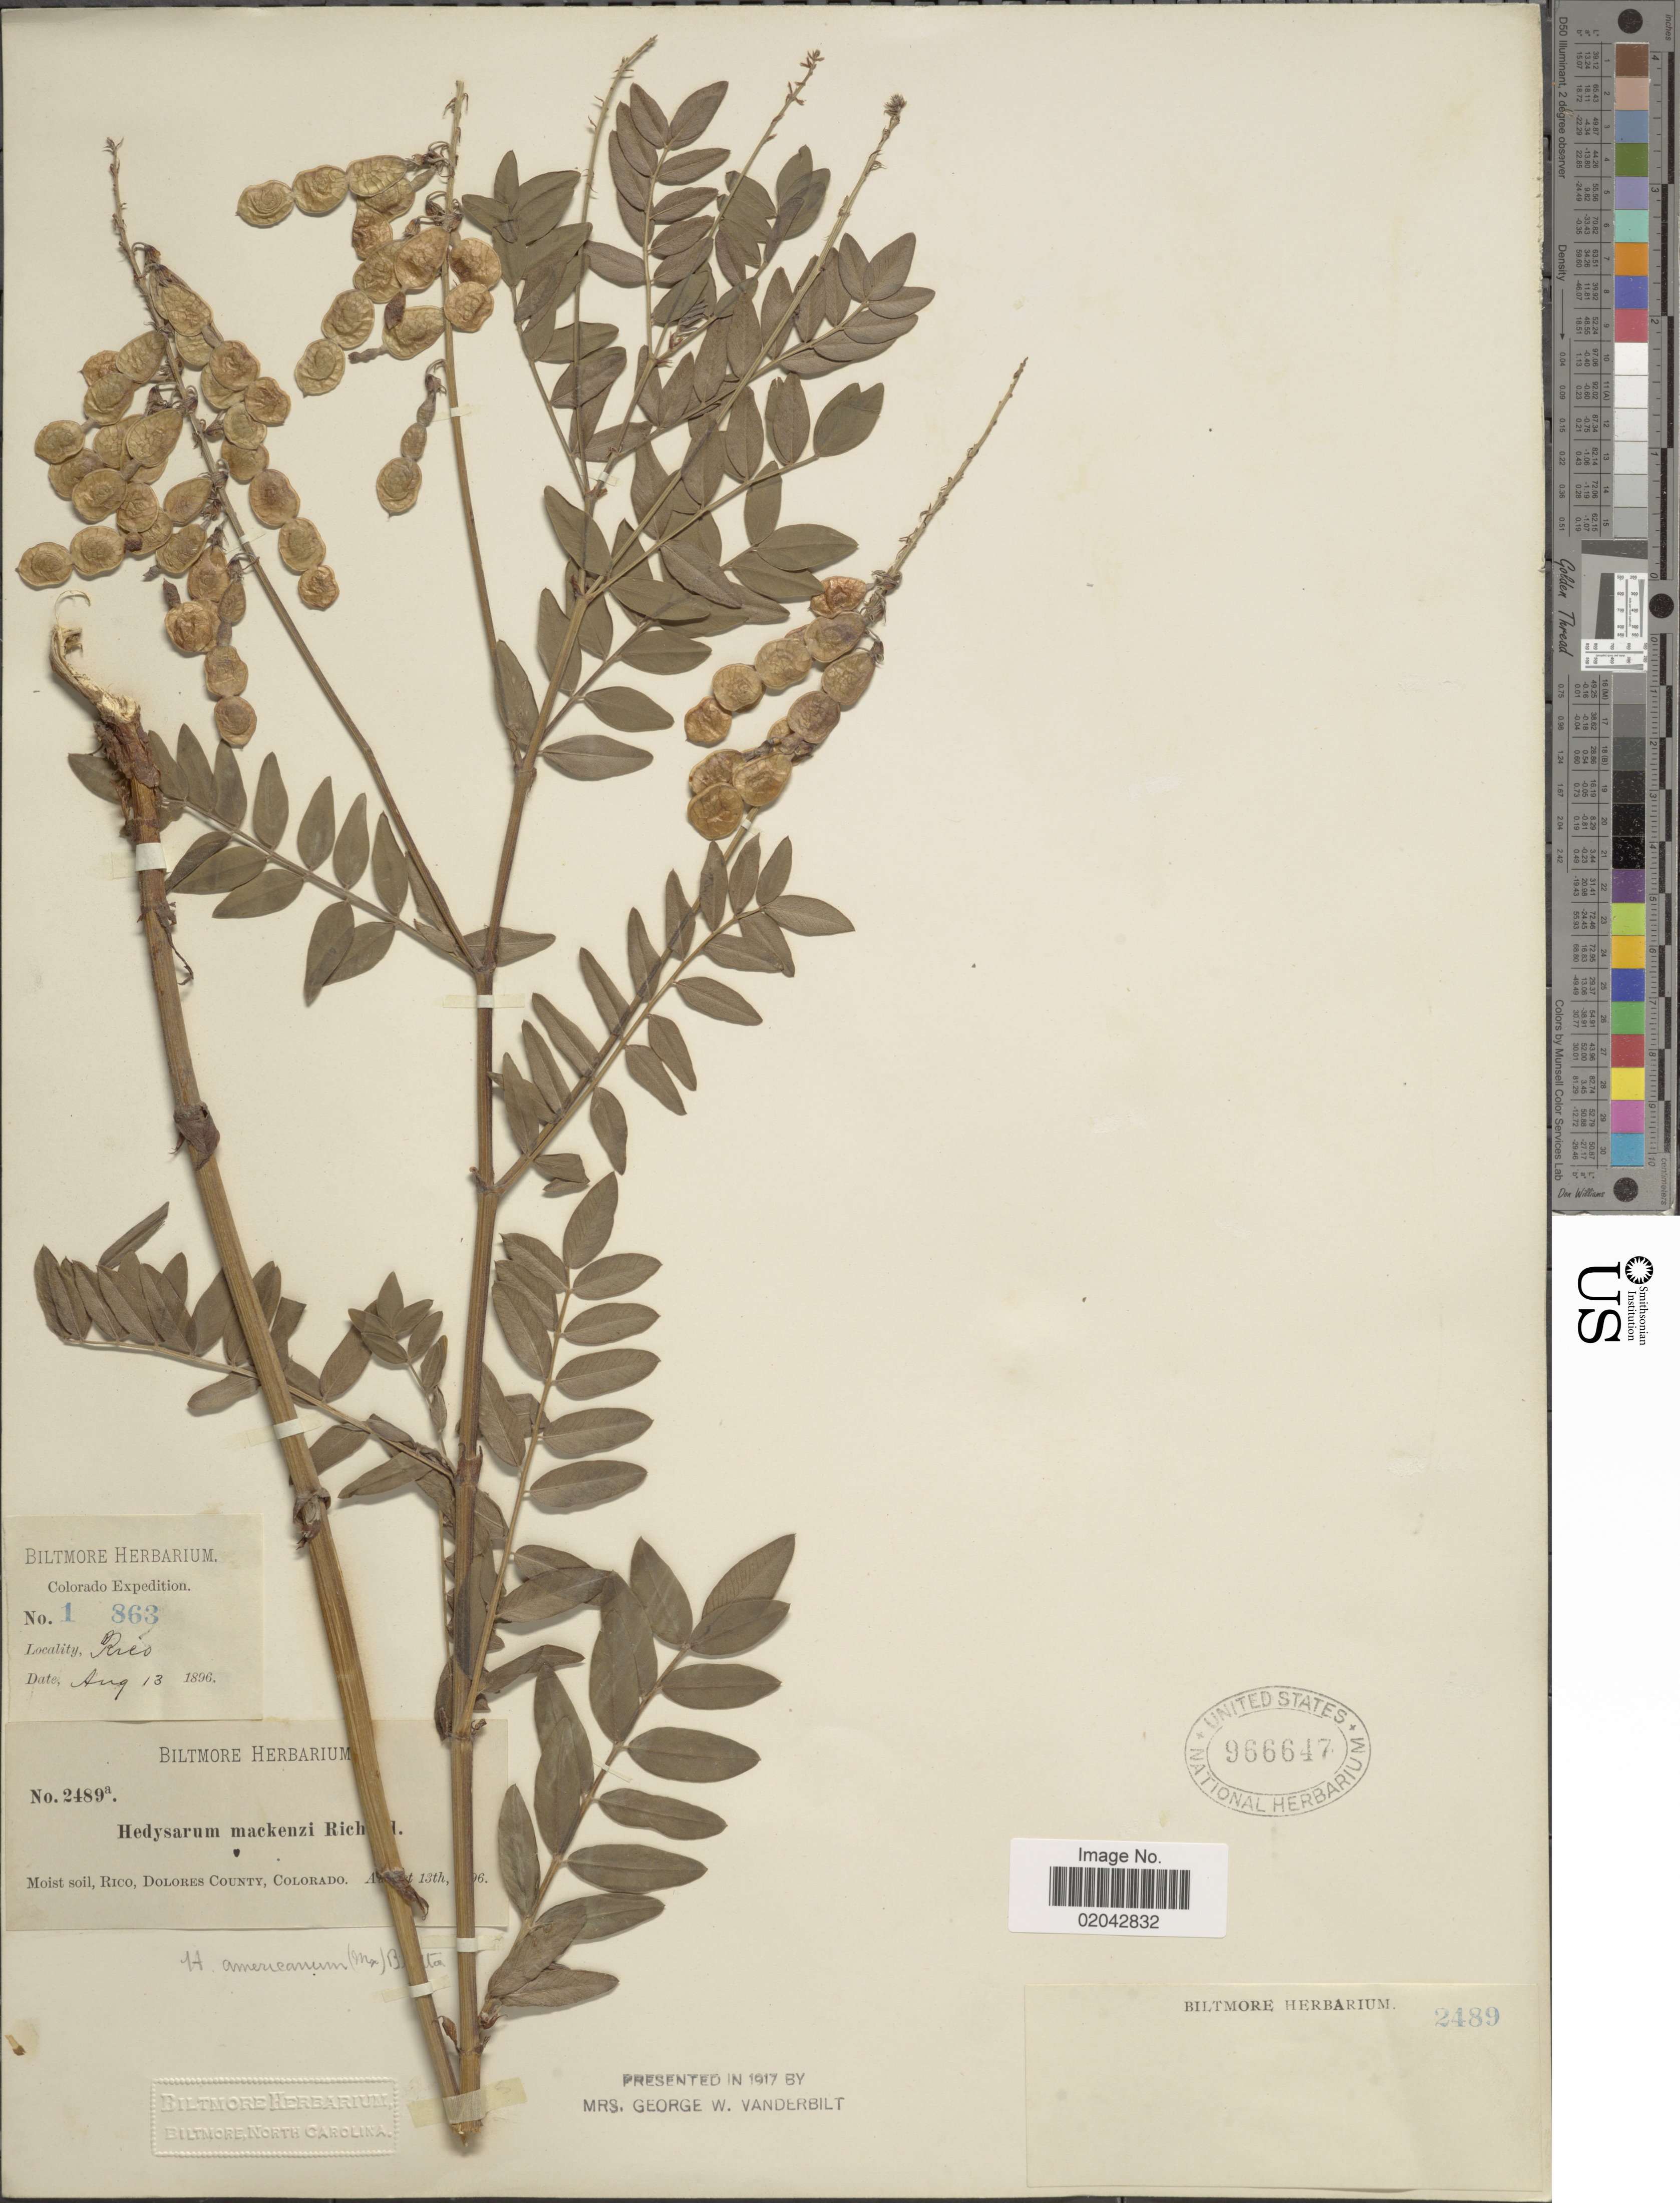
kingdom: Plantae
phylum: Tracheophyta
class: Magnoliopsida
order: Fabales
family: Fabaceae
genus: Hedysarum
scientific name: Hedysarum sp.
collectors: ex herb. Biltmore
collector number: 2489a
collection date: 1896-08-13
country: United States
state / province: Colorado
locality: Rico, moist soil, Dolores County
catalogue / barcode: US 966647